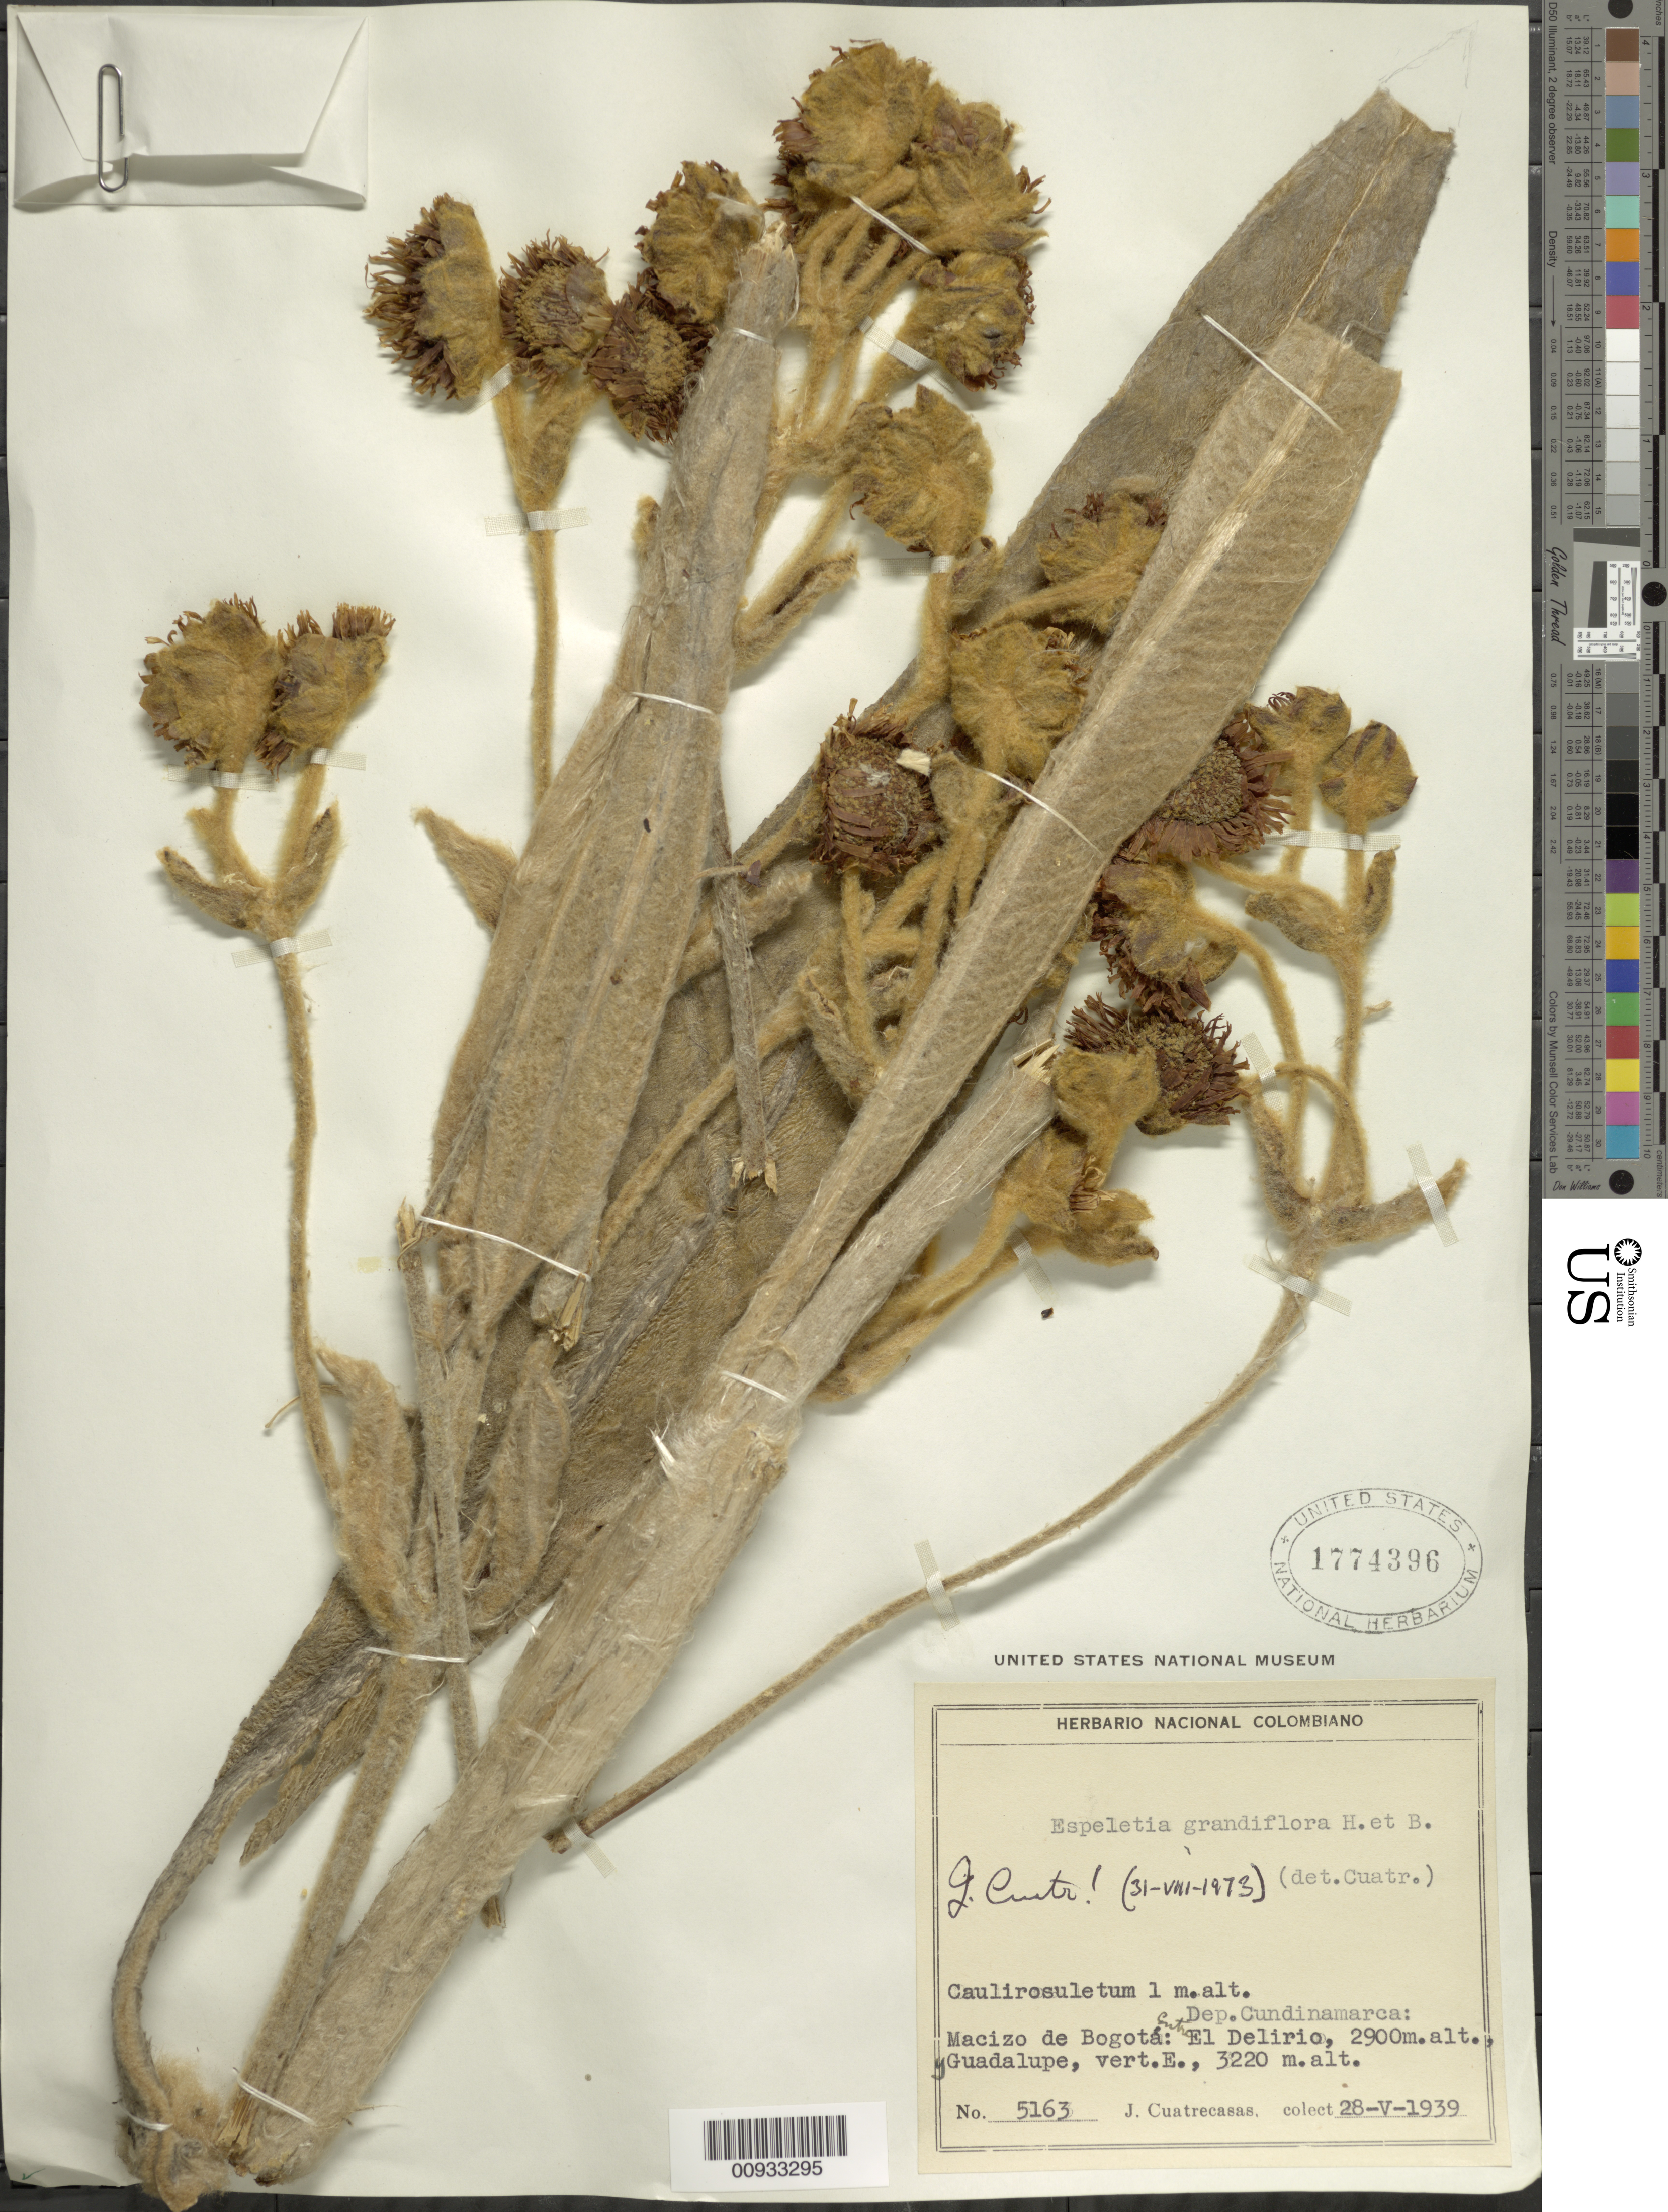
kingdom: Plantae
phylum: Tracheophyta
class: Magnoliopsida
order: Asterales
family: Asteraceae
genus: Espeletia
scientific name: Espeletia grandiflora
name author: Humb. & Bonpl.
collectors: J. Cuatrecasas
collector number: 5163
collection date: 1939-05-28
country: Colombia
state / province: Cundinamarca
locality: Macizo de Bogotá, entre El Delirio y Guadalupe, vertiente E. .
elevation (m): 3220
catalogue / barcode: US 1774396